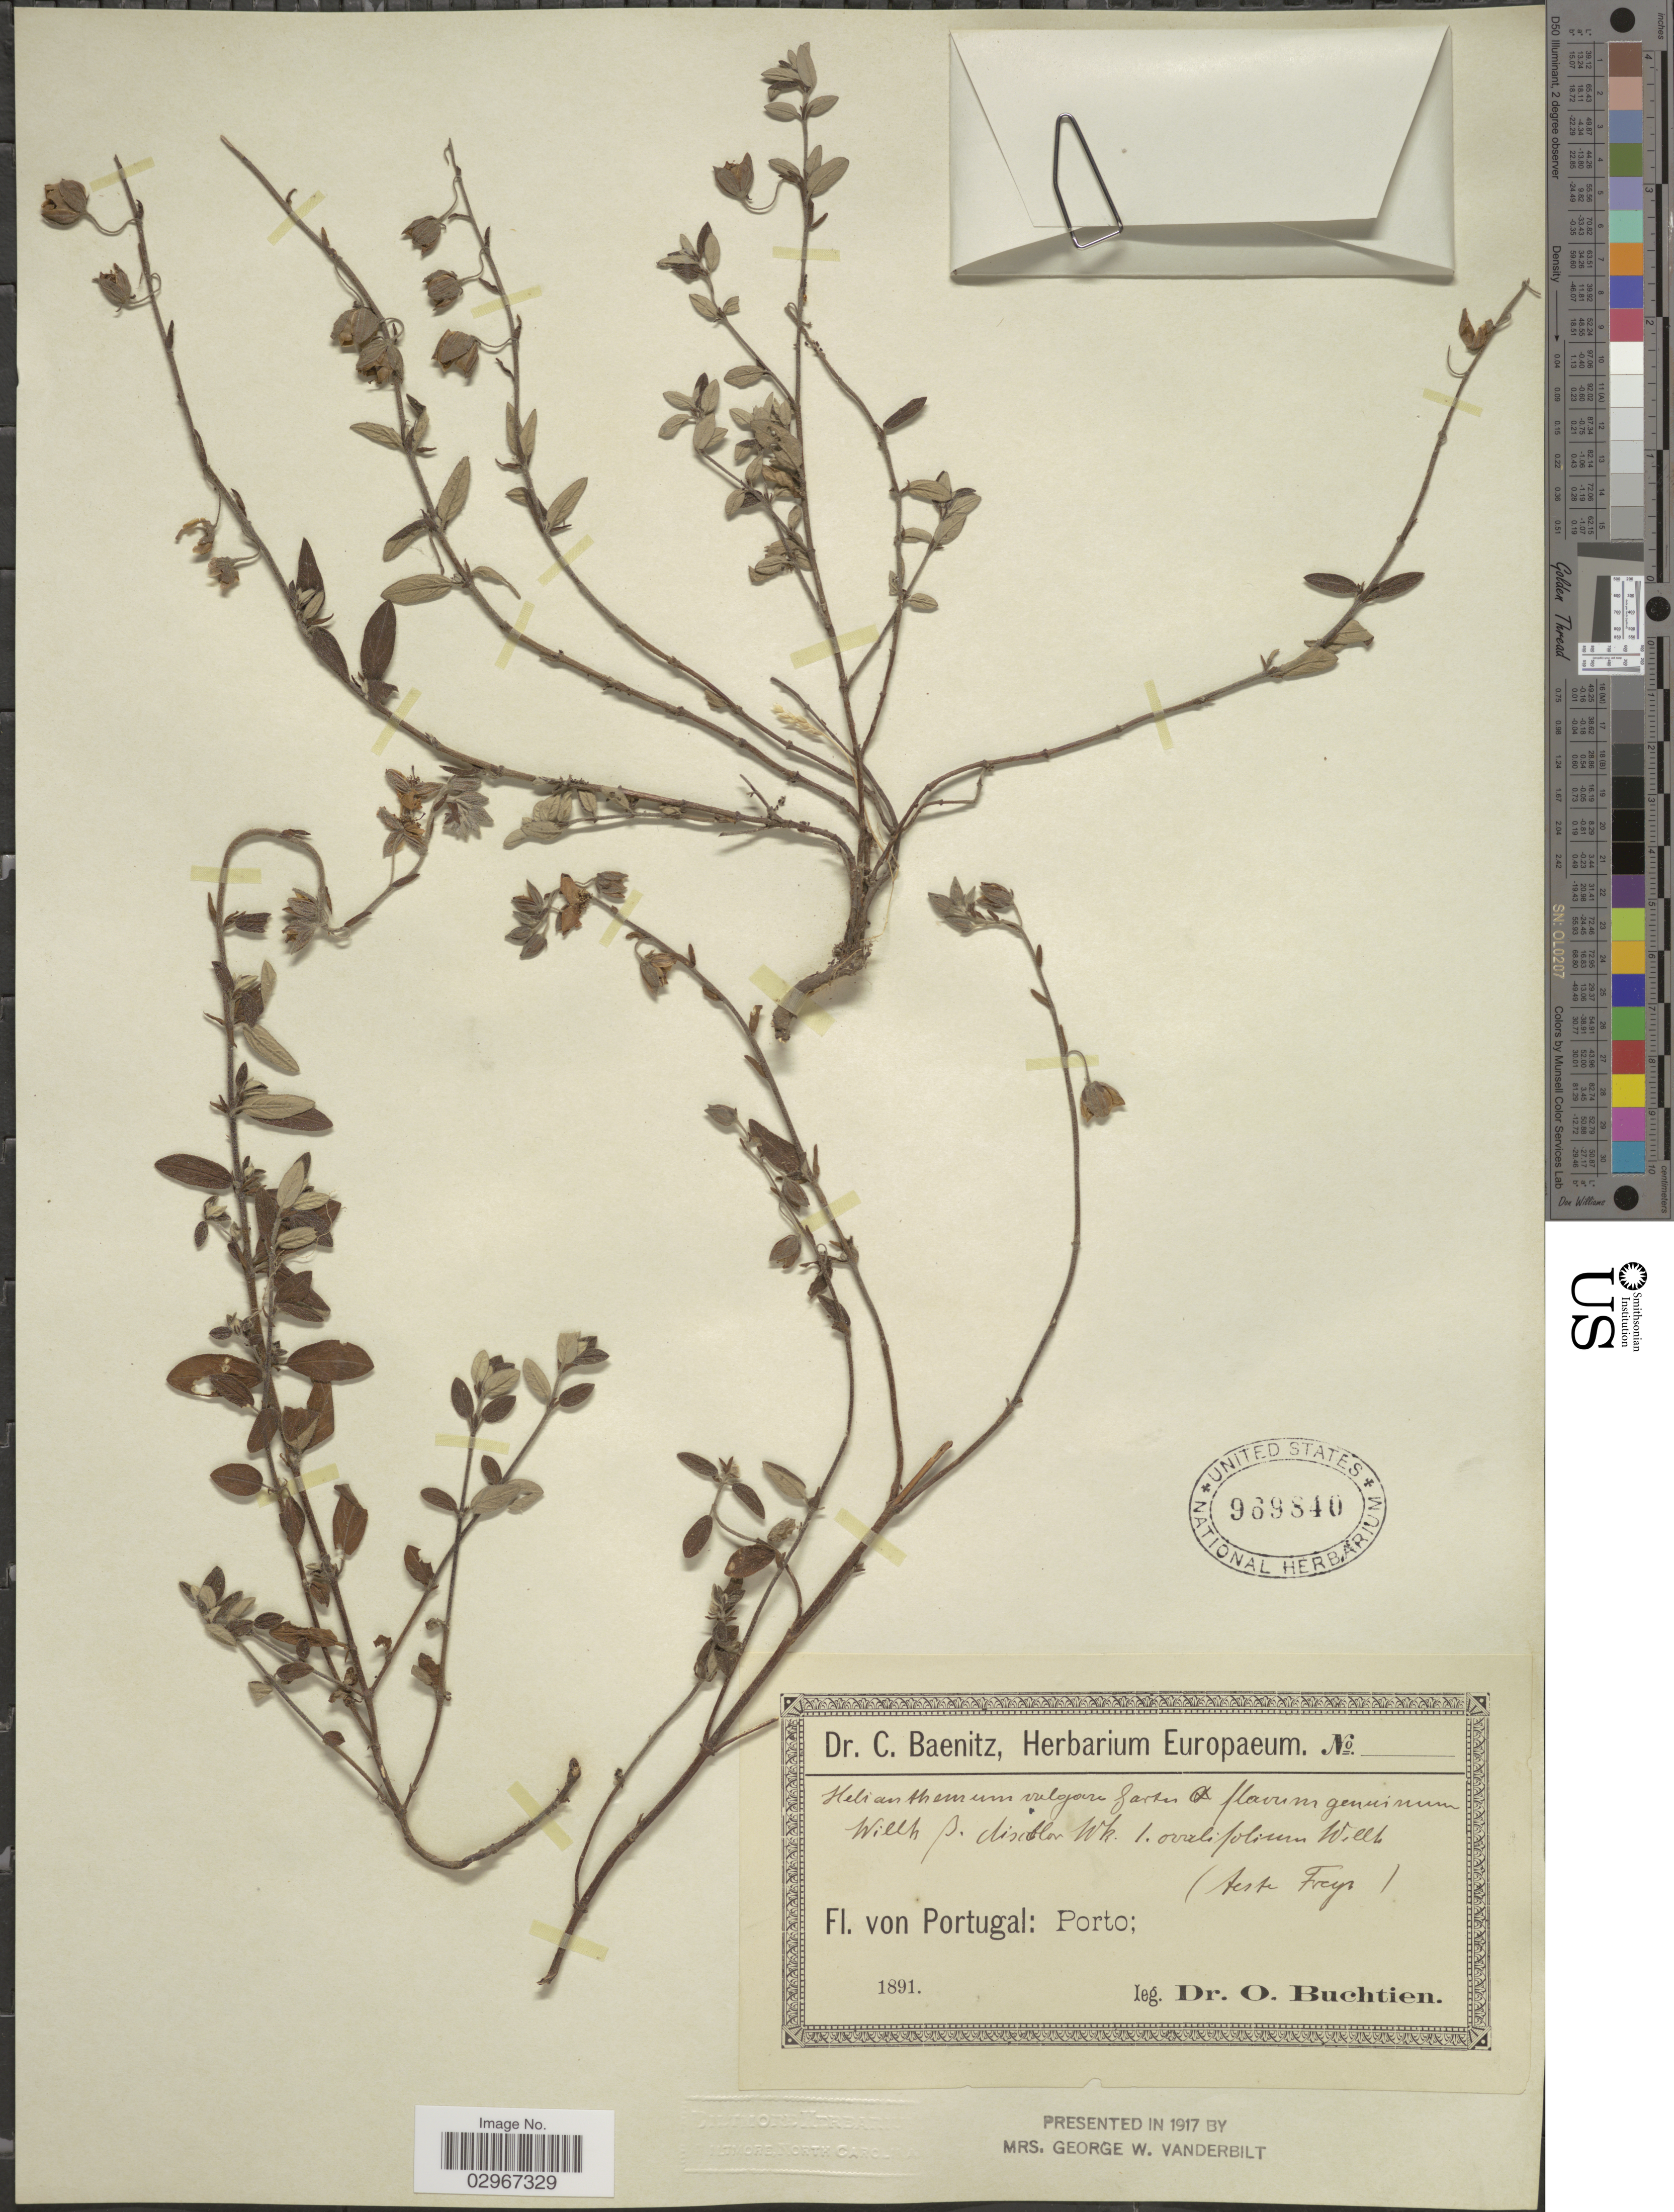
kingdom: Plantae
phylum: Tracheophyta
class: Magnoliopsida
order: Malvales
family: Cistaceae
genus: Helianthemum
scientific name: Helianthemum vulgare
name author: Gaertn.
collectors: O. Buchtien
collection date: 1891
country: Portugal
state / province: Porto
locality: Fl. von Portugal: Porto.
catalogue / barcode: US 969840